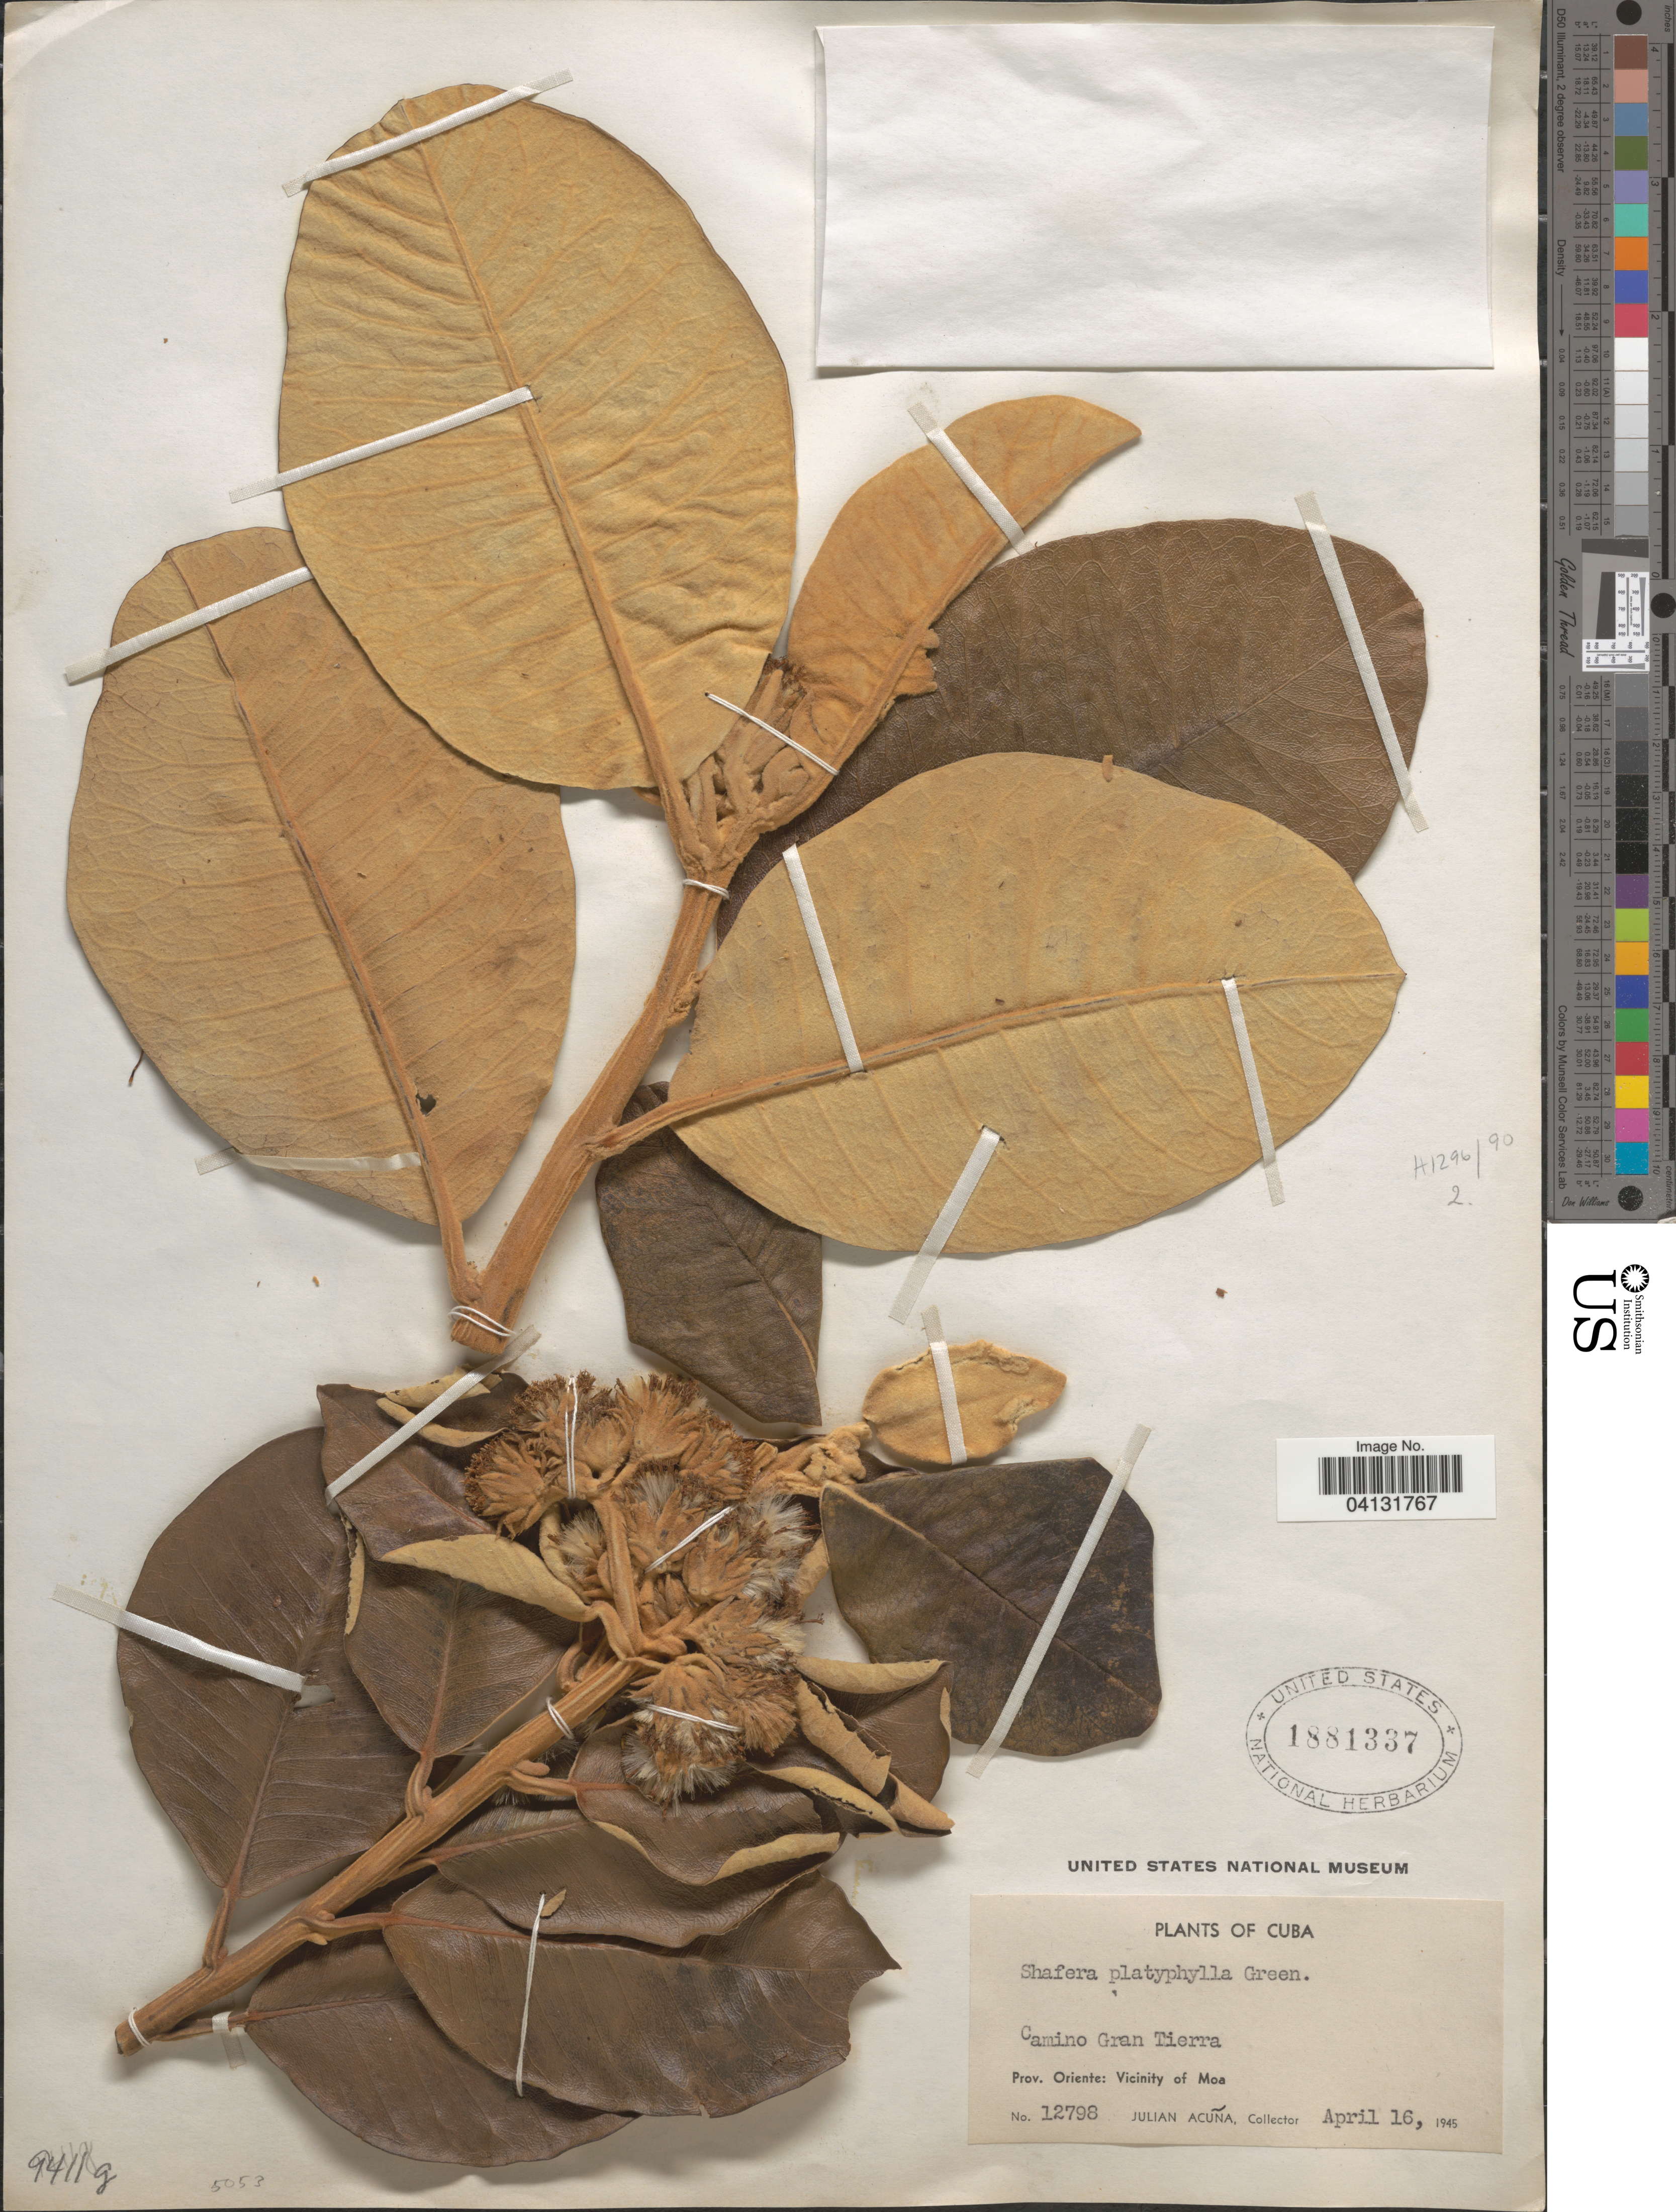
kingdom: Plantae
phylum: Tracheophyta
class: Magnoliopsida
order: Asterales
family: Asteraceae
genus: Shafera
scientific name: Shafera platyphylla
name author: Greenm.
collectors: R. Acuña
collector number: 12798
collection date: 1945-04-16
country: Cuba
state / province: Oriente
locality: Camino Gran Tierra. Vicinity of Moa.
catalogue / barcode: US 1881337